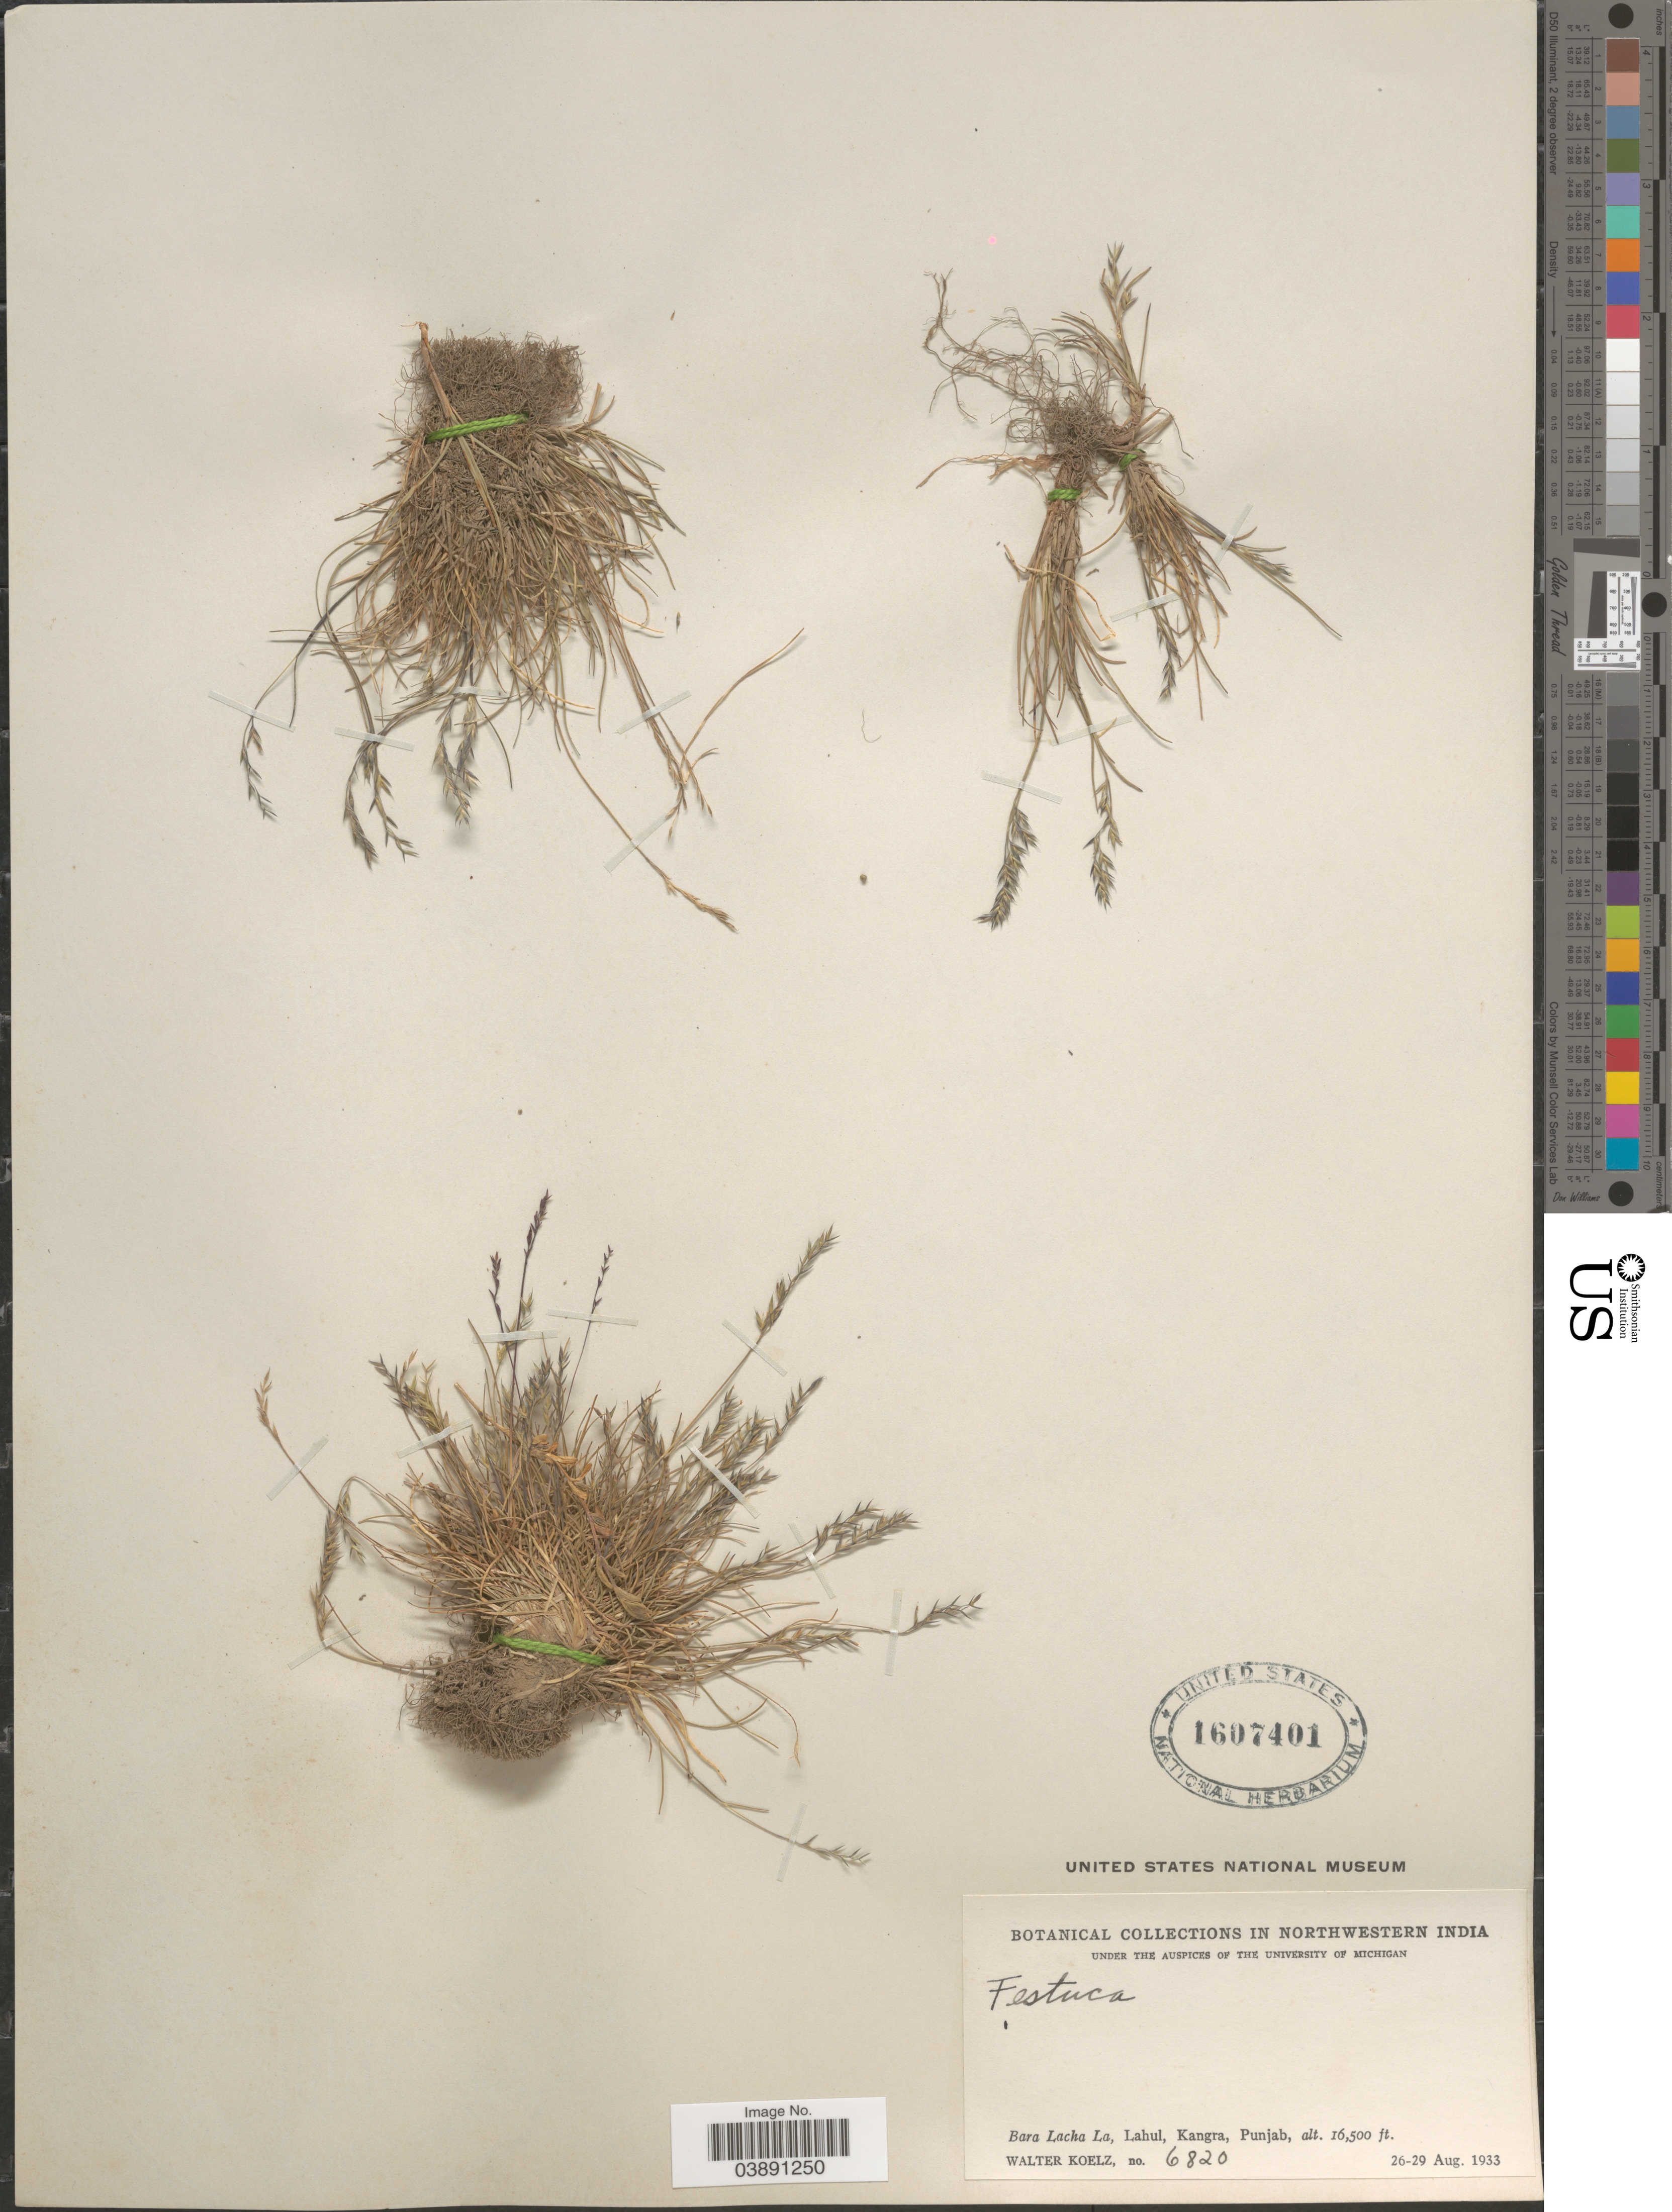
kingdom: Plantae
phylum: Tracheophyta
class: Liliopsida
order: Poales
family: Poaceae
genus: Festuca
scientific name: Festuca valesiaca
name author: Schleich. ex Gaudin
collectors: W. N. Koelz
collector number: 6820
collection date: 1933-08-26/1933-08-29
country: India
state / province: Punjab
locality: Northwestern India. Bara Lacha La, Lahul, Kangra.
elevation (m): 5029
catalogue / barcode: US 1607401